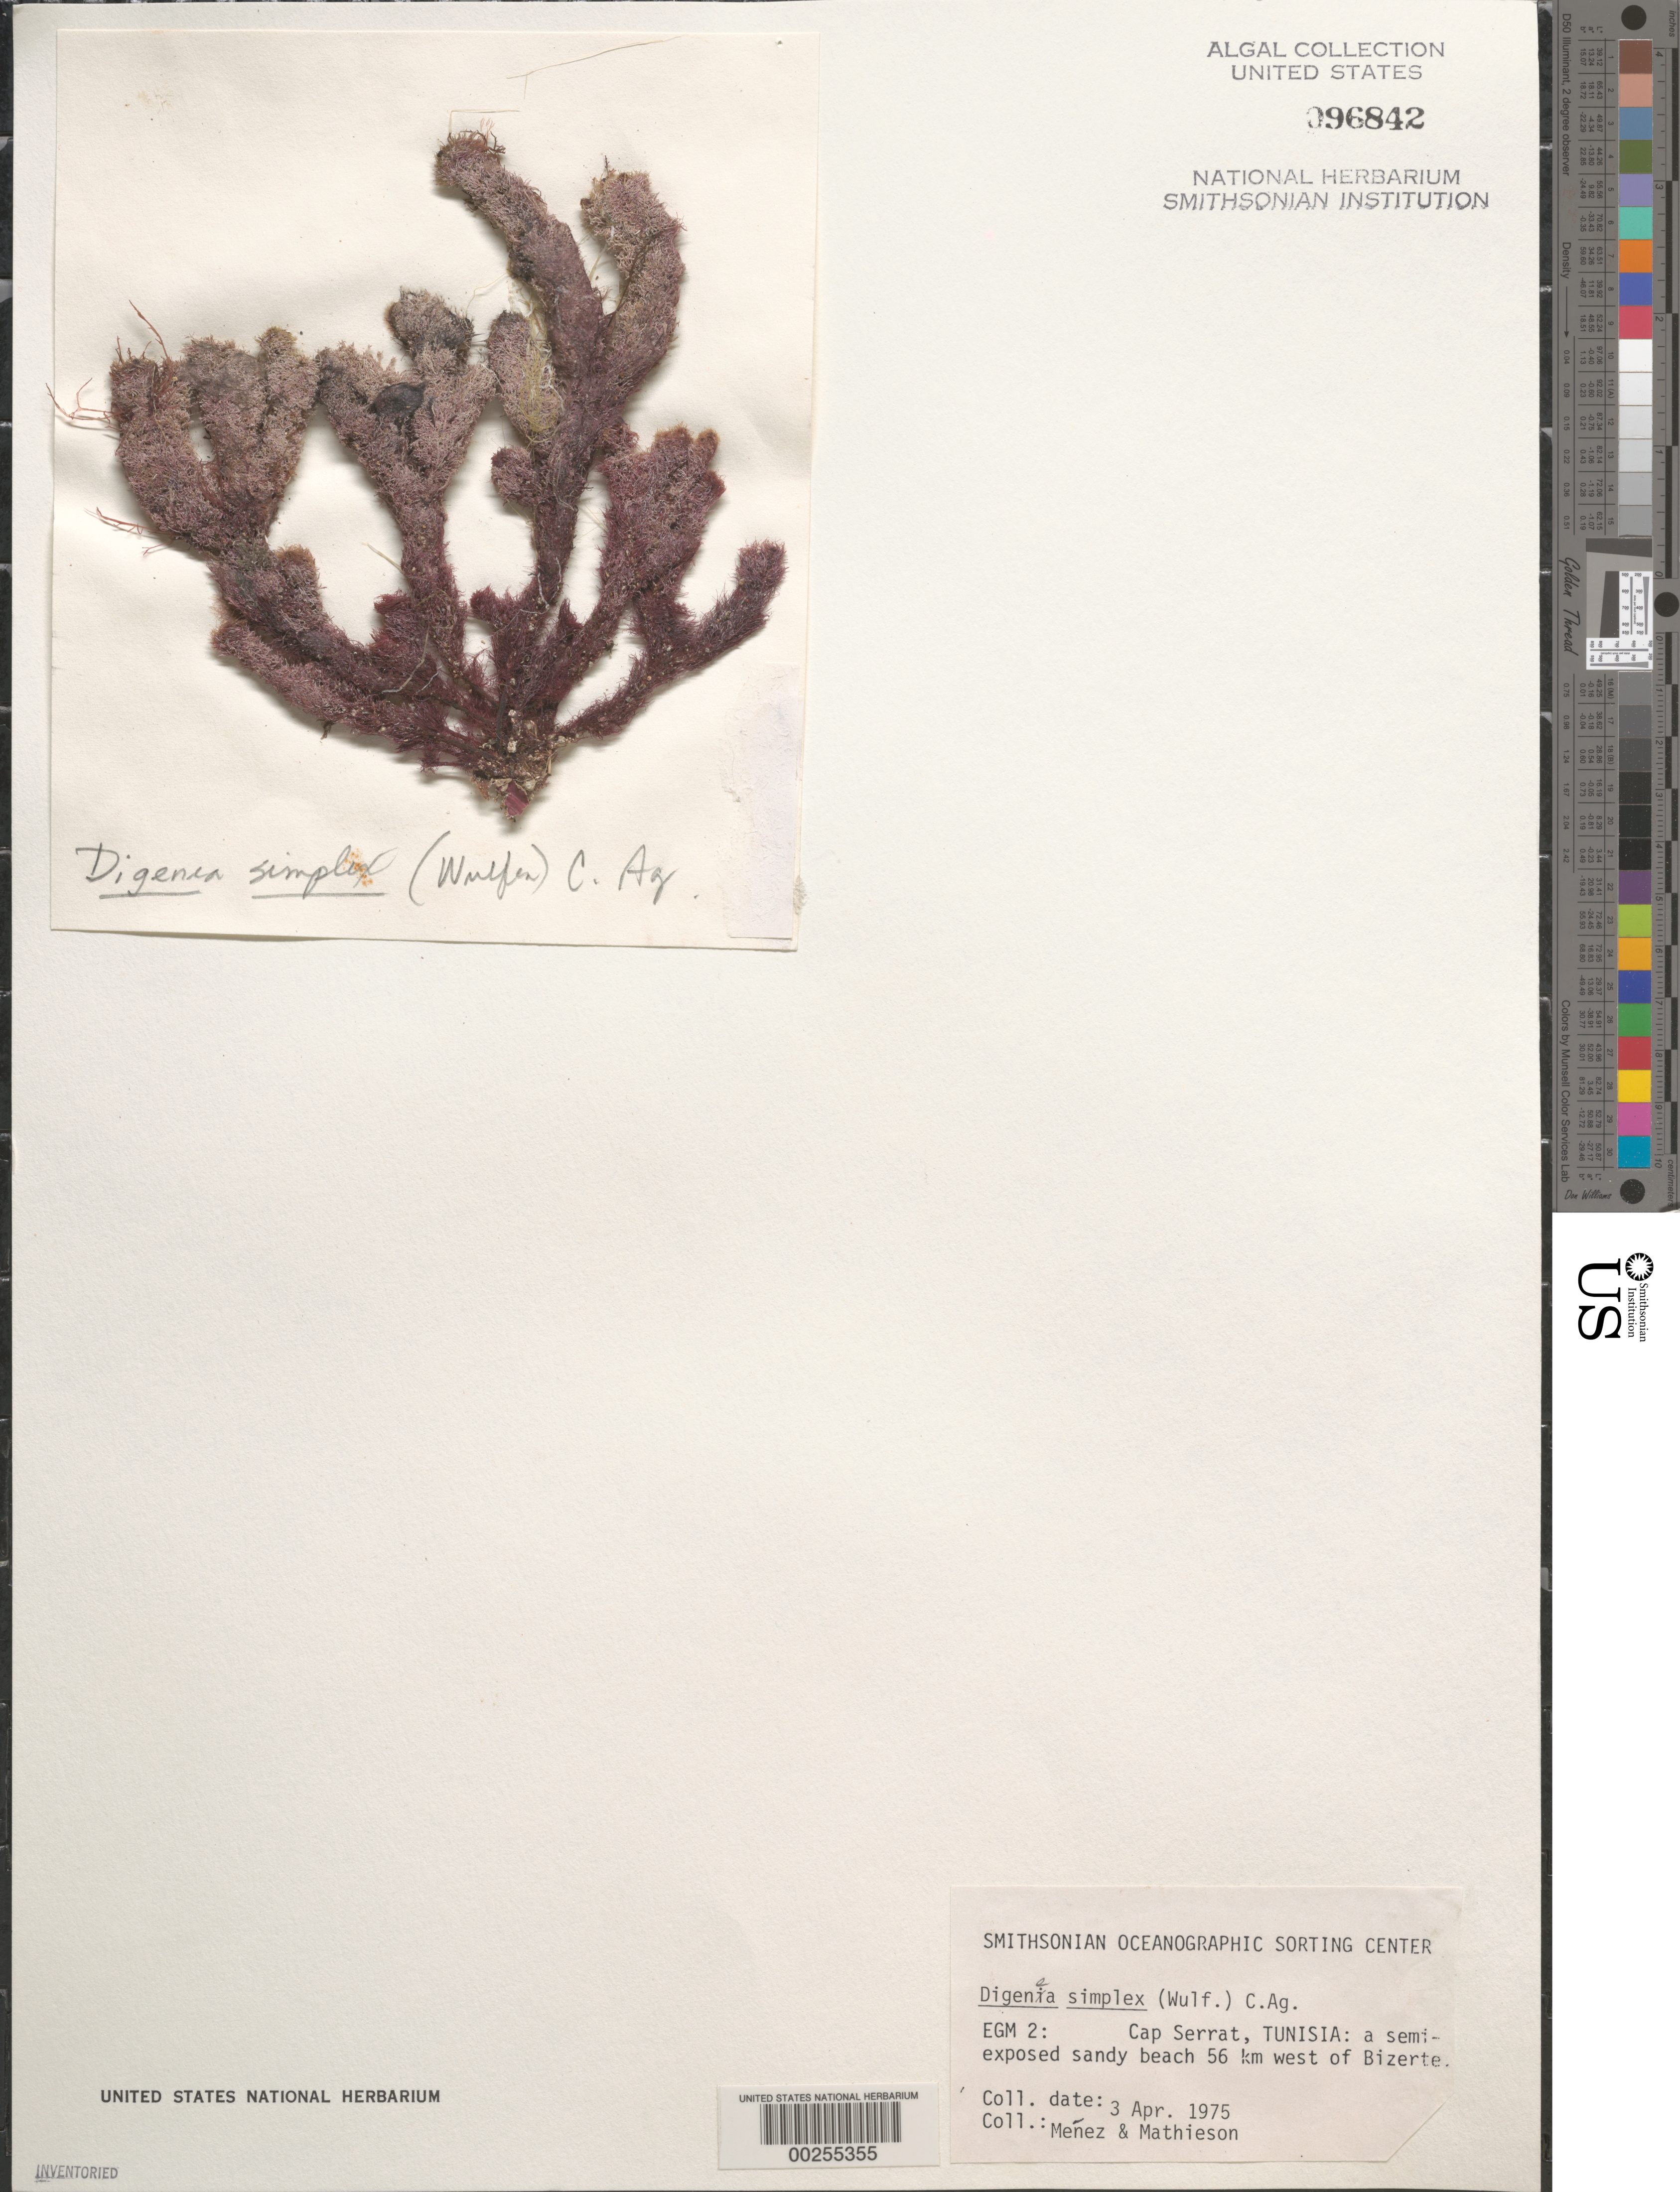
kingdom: Plantae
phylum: Rhodophyta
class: Florideophyceae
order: Ceramiales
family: Rhodomelaceae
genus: Digenea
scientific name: Digenea simplex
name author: (Wulfen) C. Agardh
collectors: Meñez & R. Mathieson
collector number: EGM 2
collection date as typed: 03 Apr 1975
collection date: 1975-04-03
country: Tunisia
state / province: Bizerte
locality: Cap serrat, 56 km west of bizerte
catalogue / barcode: US 96842